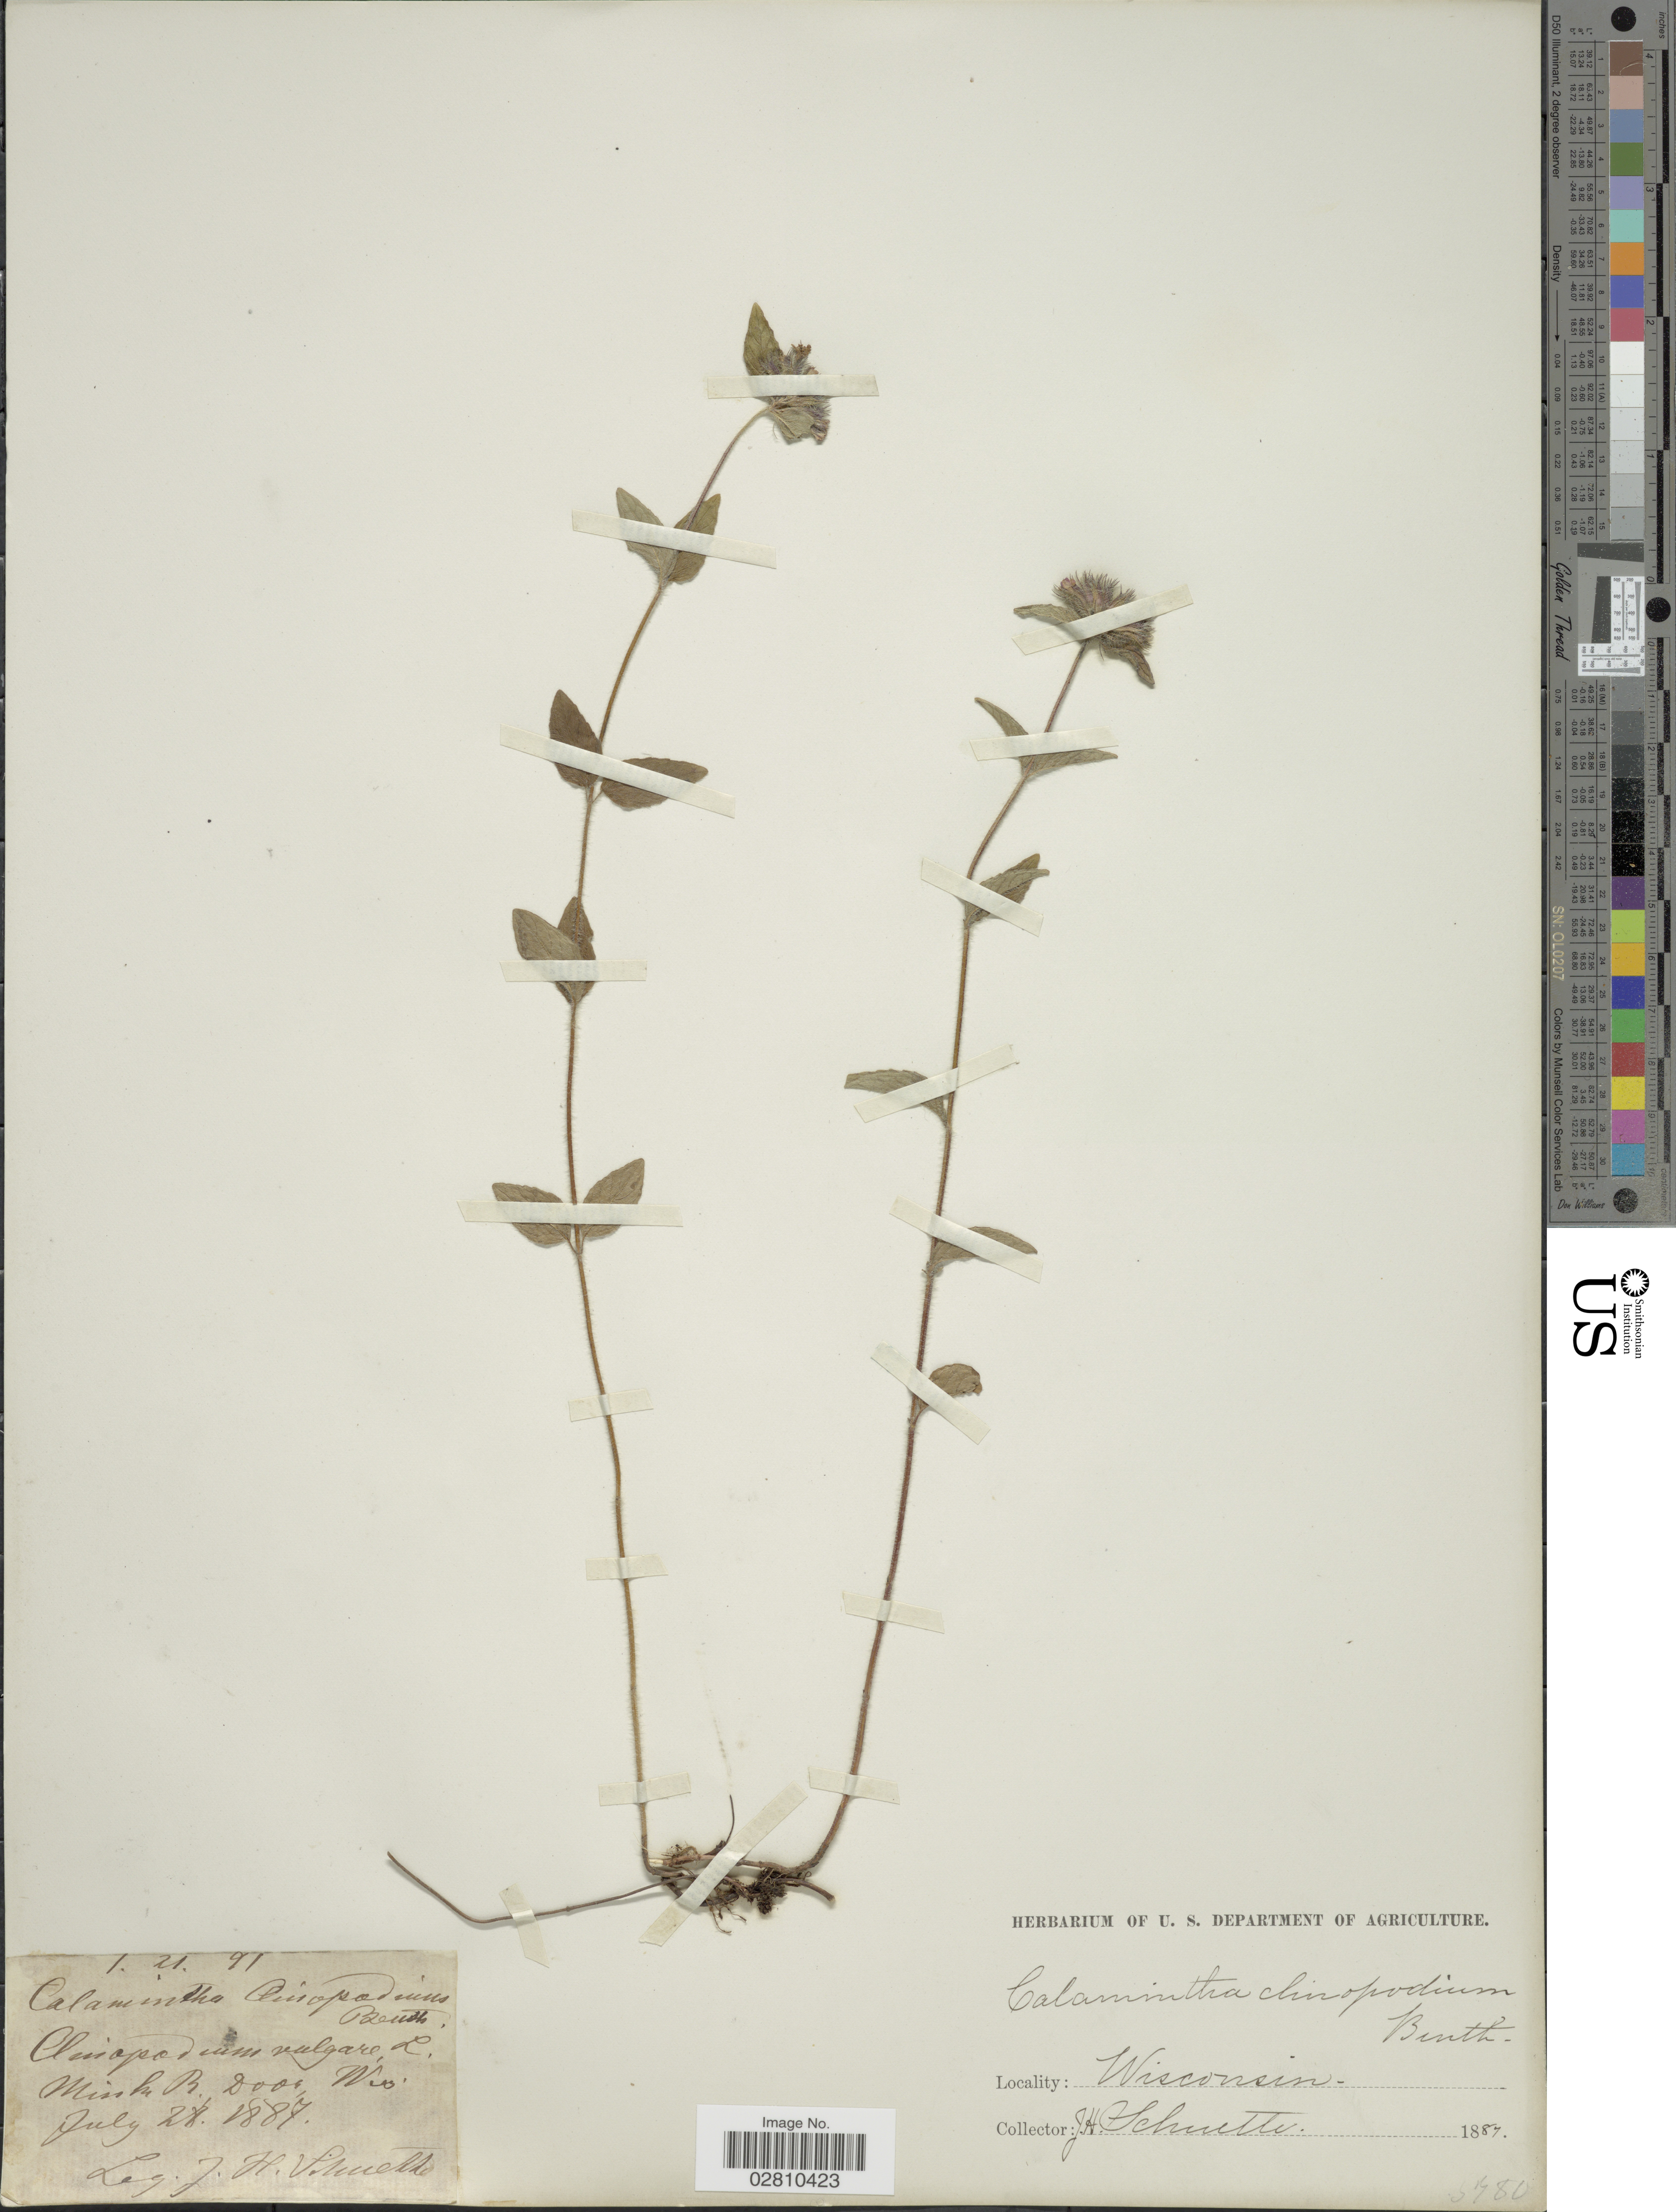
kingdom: Plantae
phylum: Tracheophyta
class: Magnoliopsida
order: Lamiales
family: Lamiaceae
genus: Clinopodium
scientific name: Clinopodium vulgare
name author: L.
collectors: J. H. Schuette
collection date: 1887-07-28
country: United States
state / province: Wisconsin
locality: Mink R. [Mink River], Door, Wis.